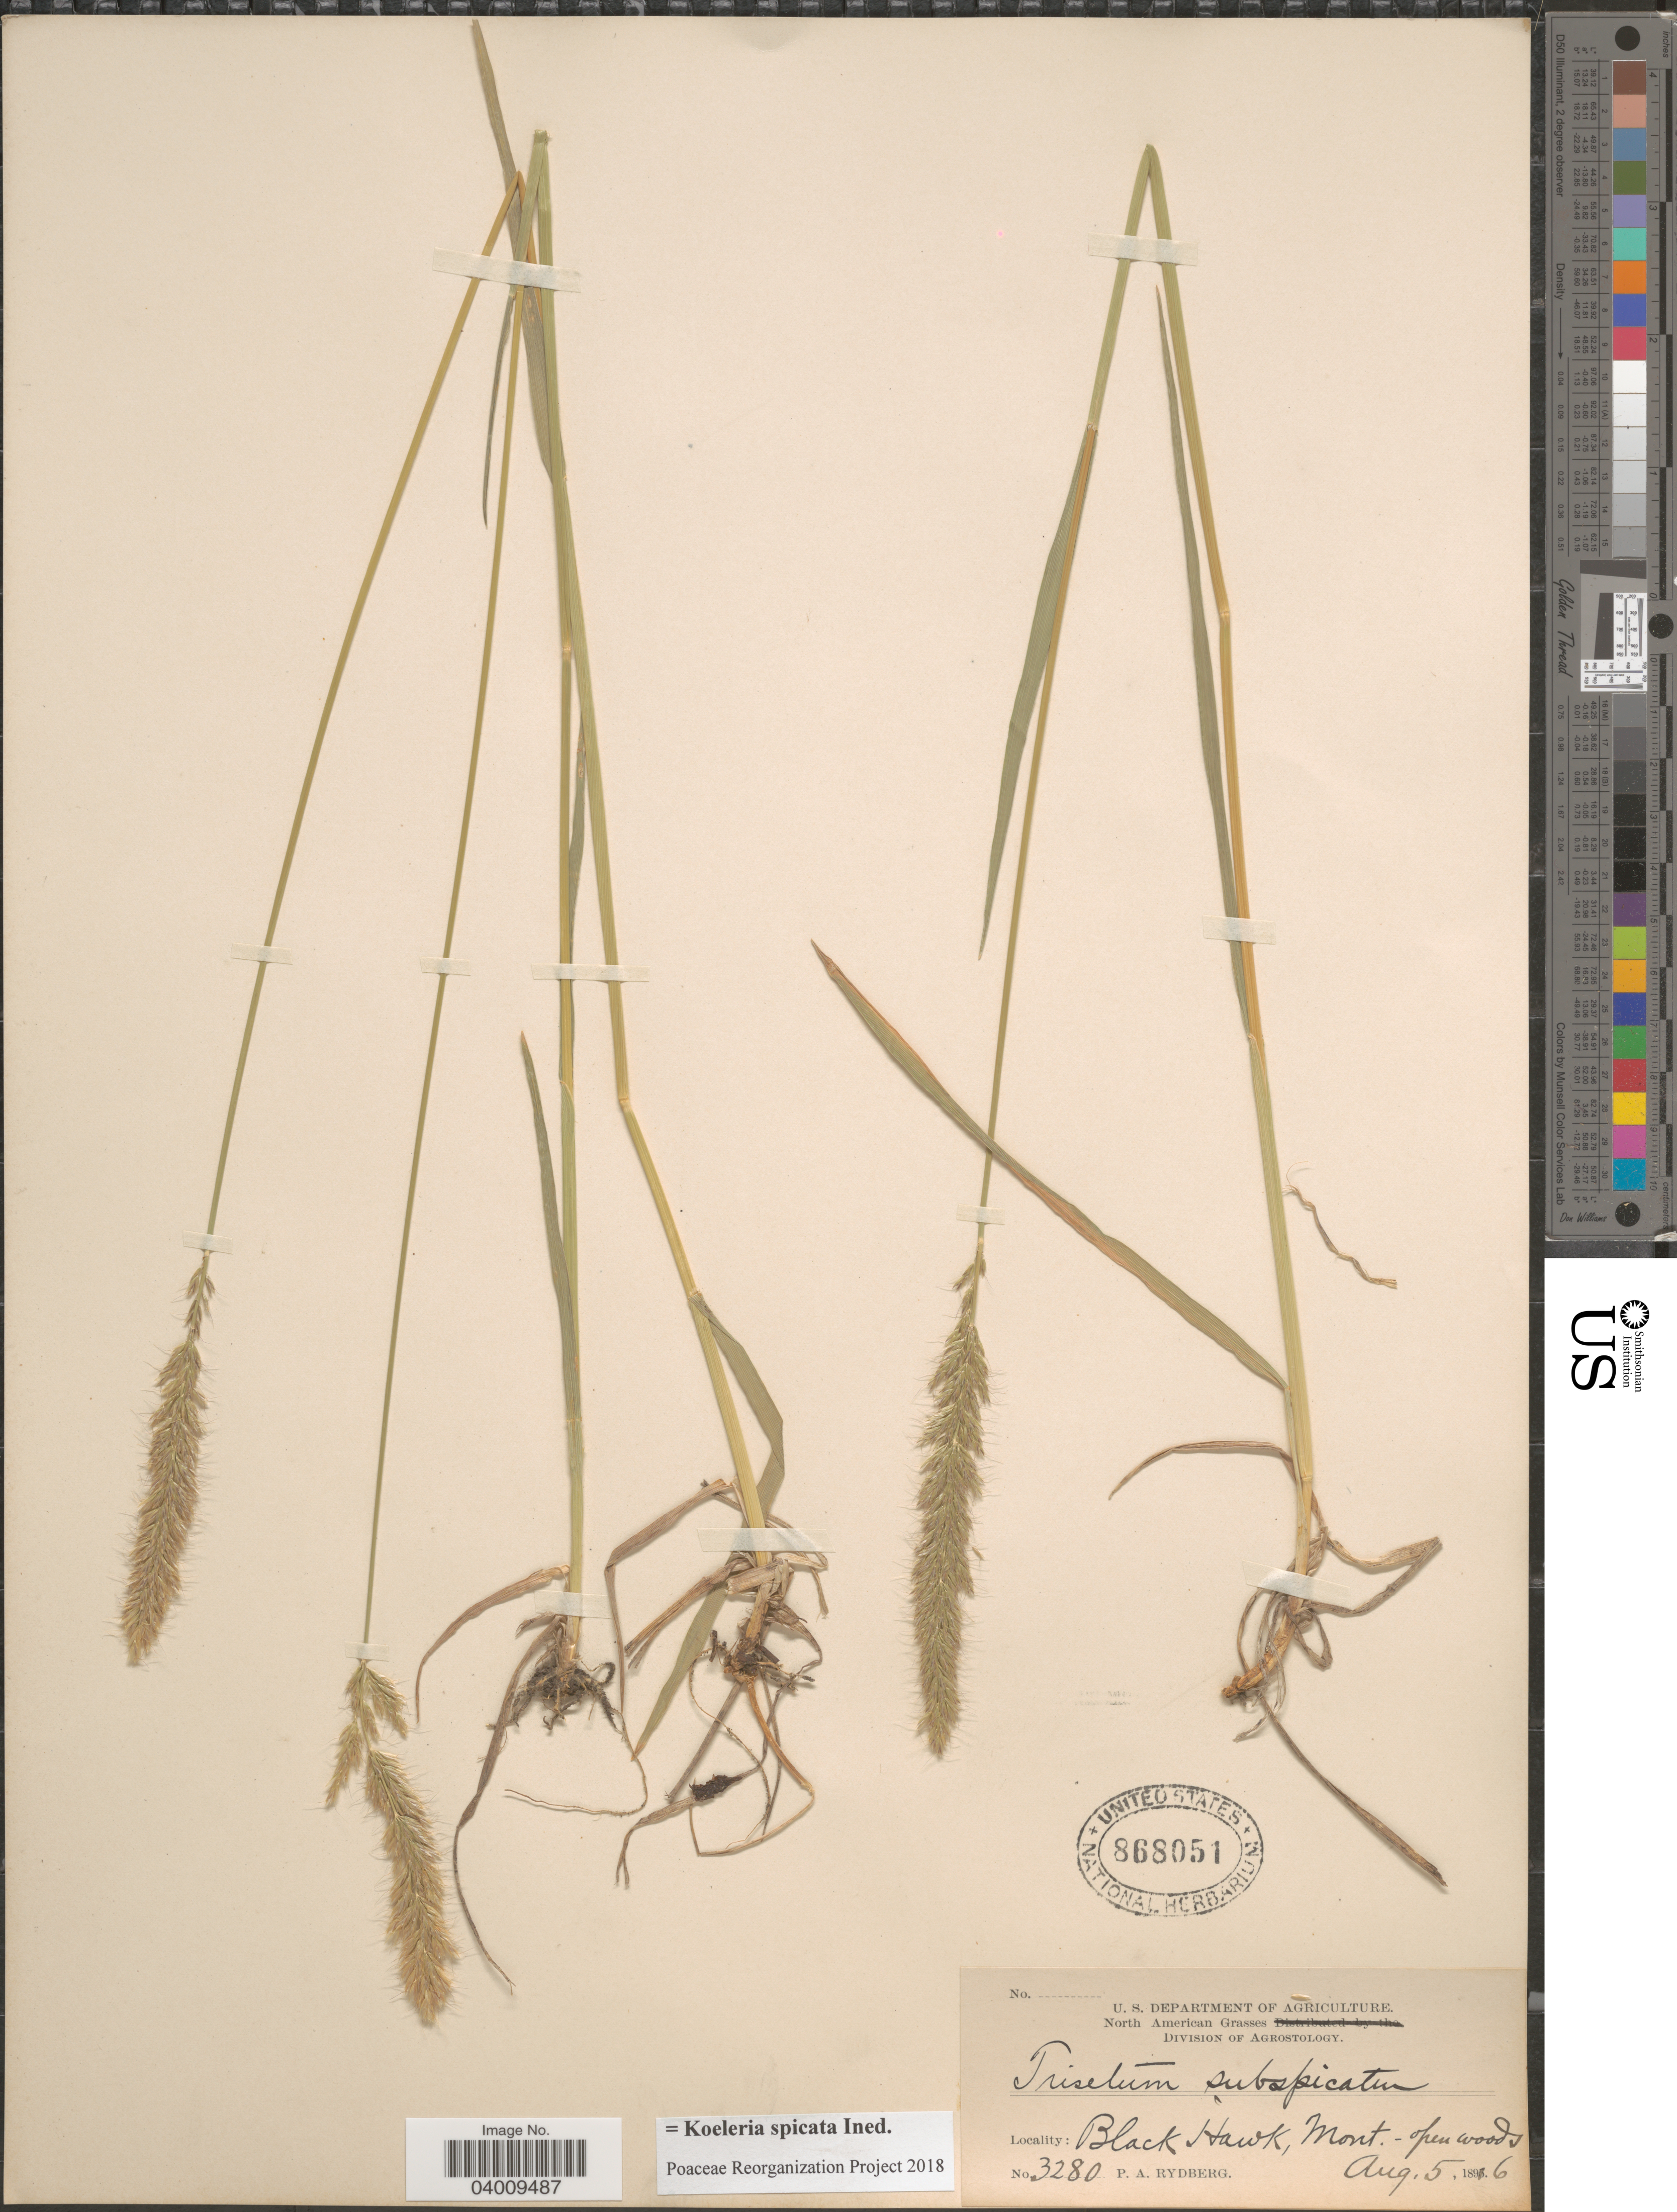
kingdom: Plantae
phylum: Tracheophyta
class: Liliopsida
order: Poales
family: Poaceae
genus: Koeleria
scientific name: Koeleria spicata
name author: (L.) Barberá et al.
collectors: P. A. Rydberg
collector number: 3280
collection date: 1896-08-05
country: United States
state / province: Montana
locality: Black Hawk.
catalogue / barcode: US 868051